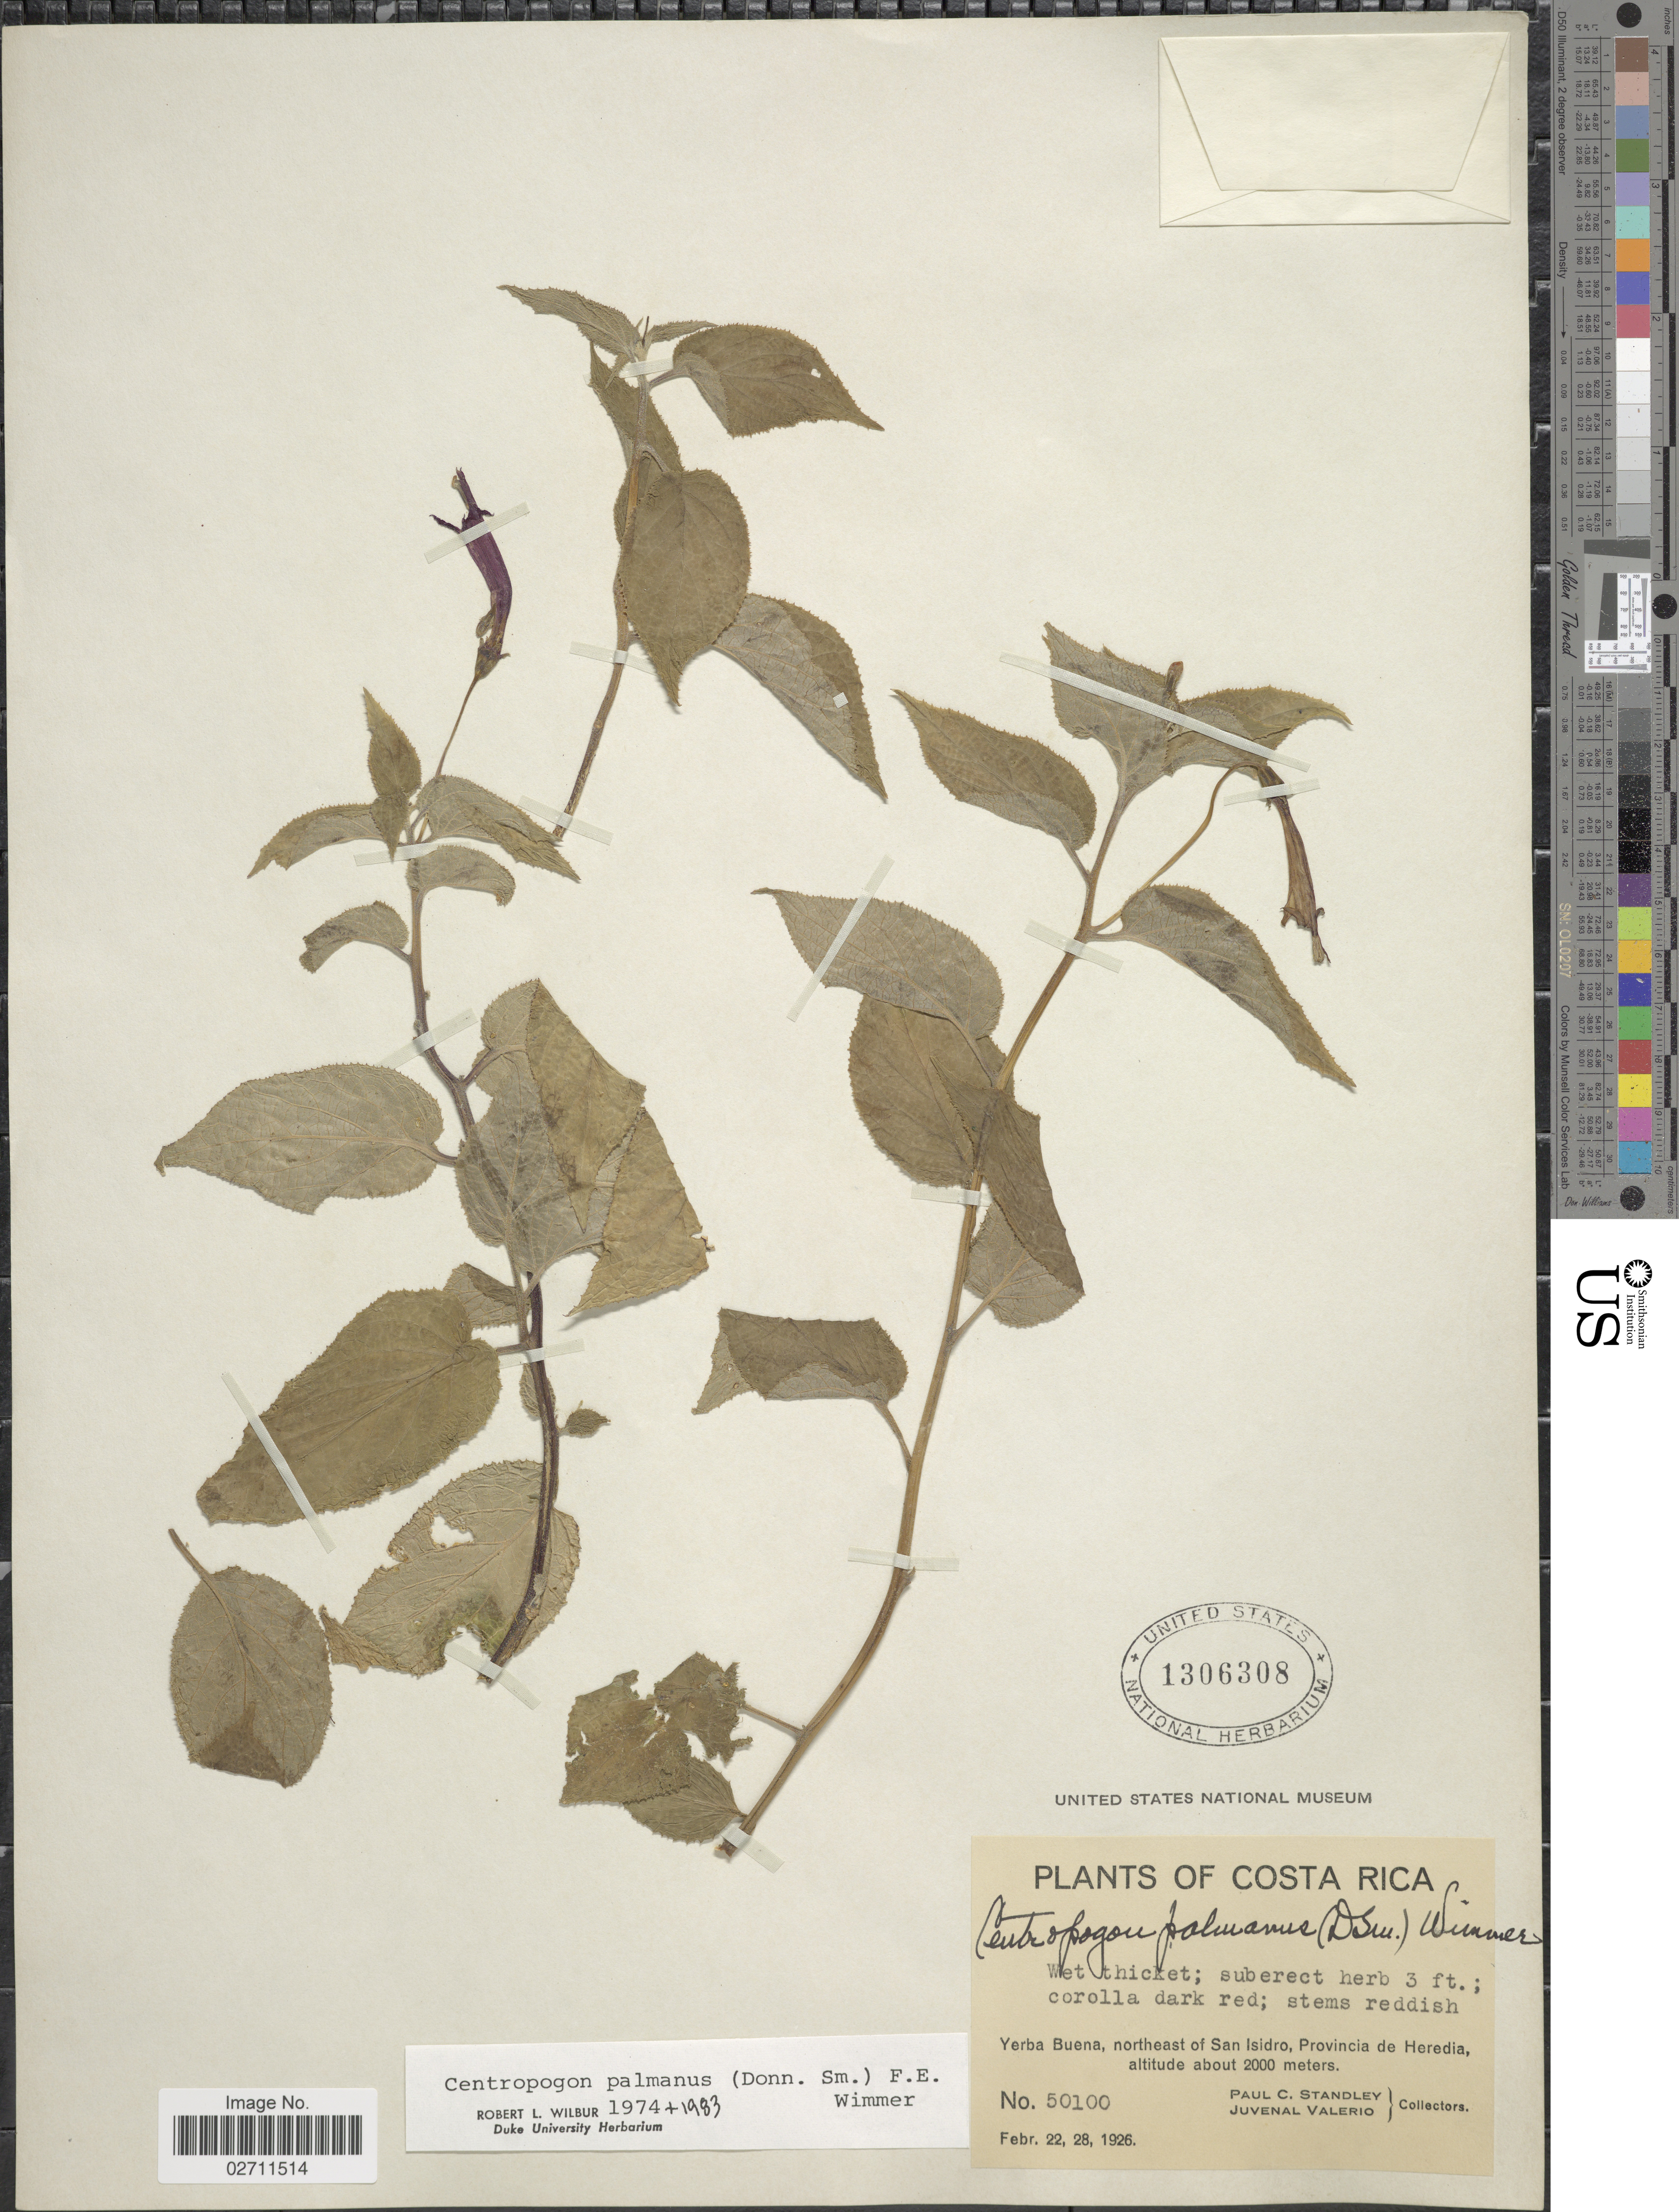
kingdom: Plantae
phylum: Tracheophyta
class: Magnoliopsida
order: Asterales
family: Campanulaceae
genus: Centropogon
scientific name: Centropogon palmanus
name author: (Donn. Sm.) E. Wimm.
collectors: P. C. Standley & J. Valerio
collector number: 50100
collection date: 1926-02-22/1926-02-28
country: Costa Rica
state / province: Heredia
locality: Yerba Buena. northeast of San Isidro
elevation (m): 2000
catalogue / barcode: US 1306308